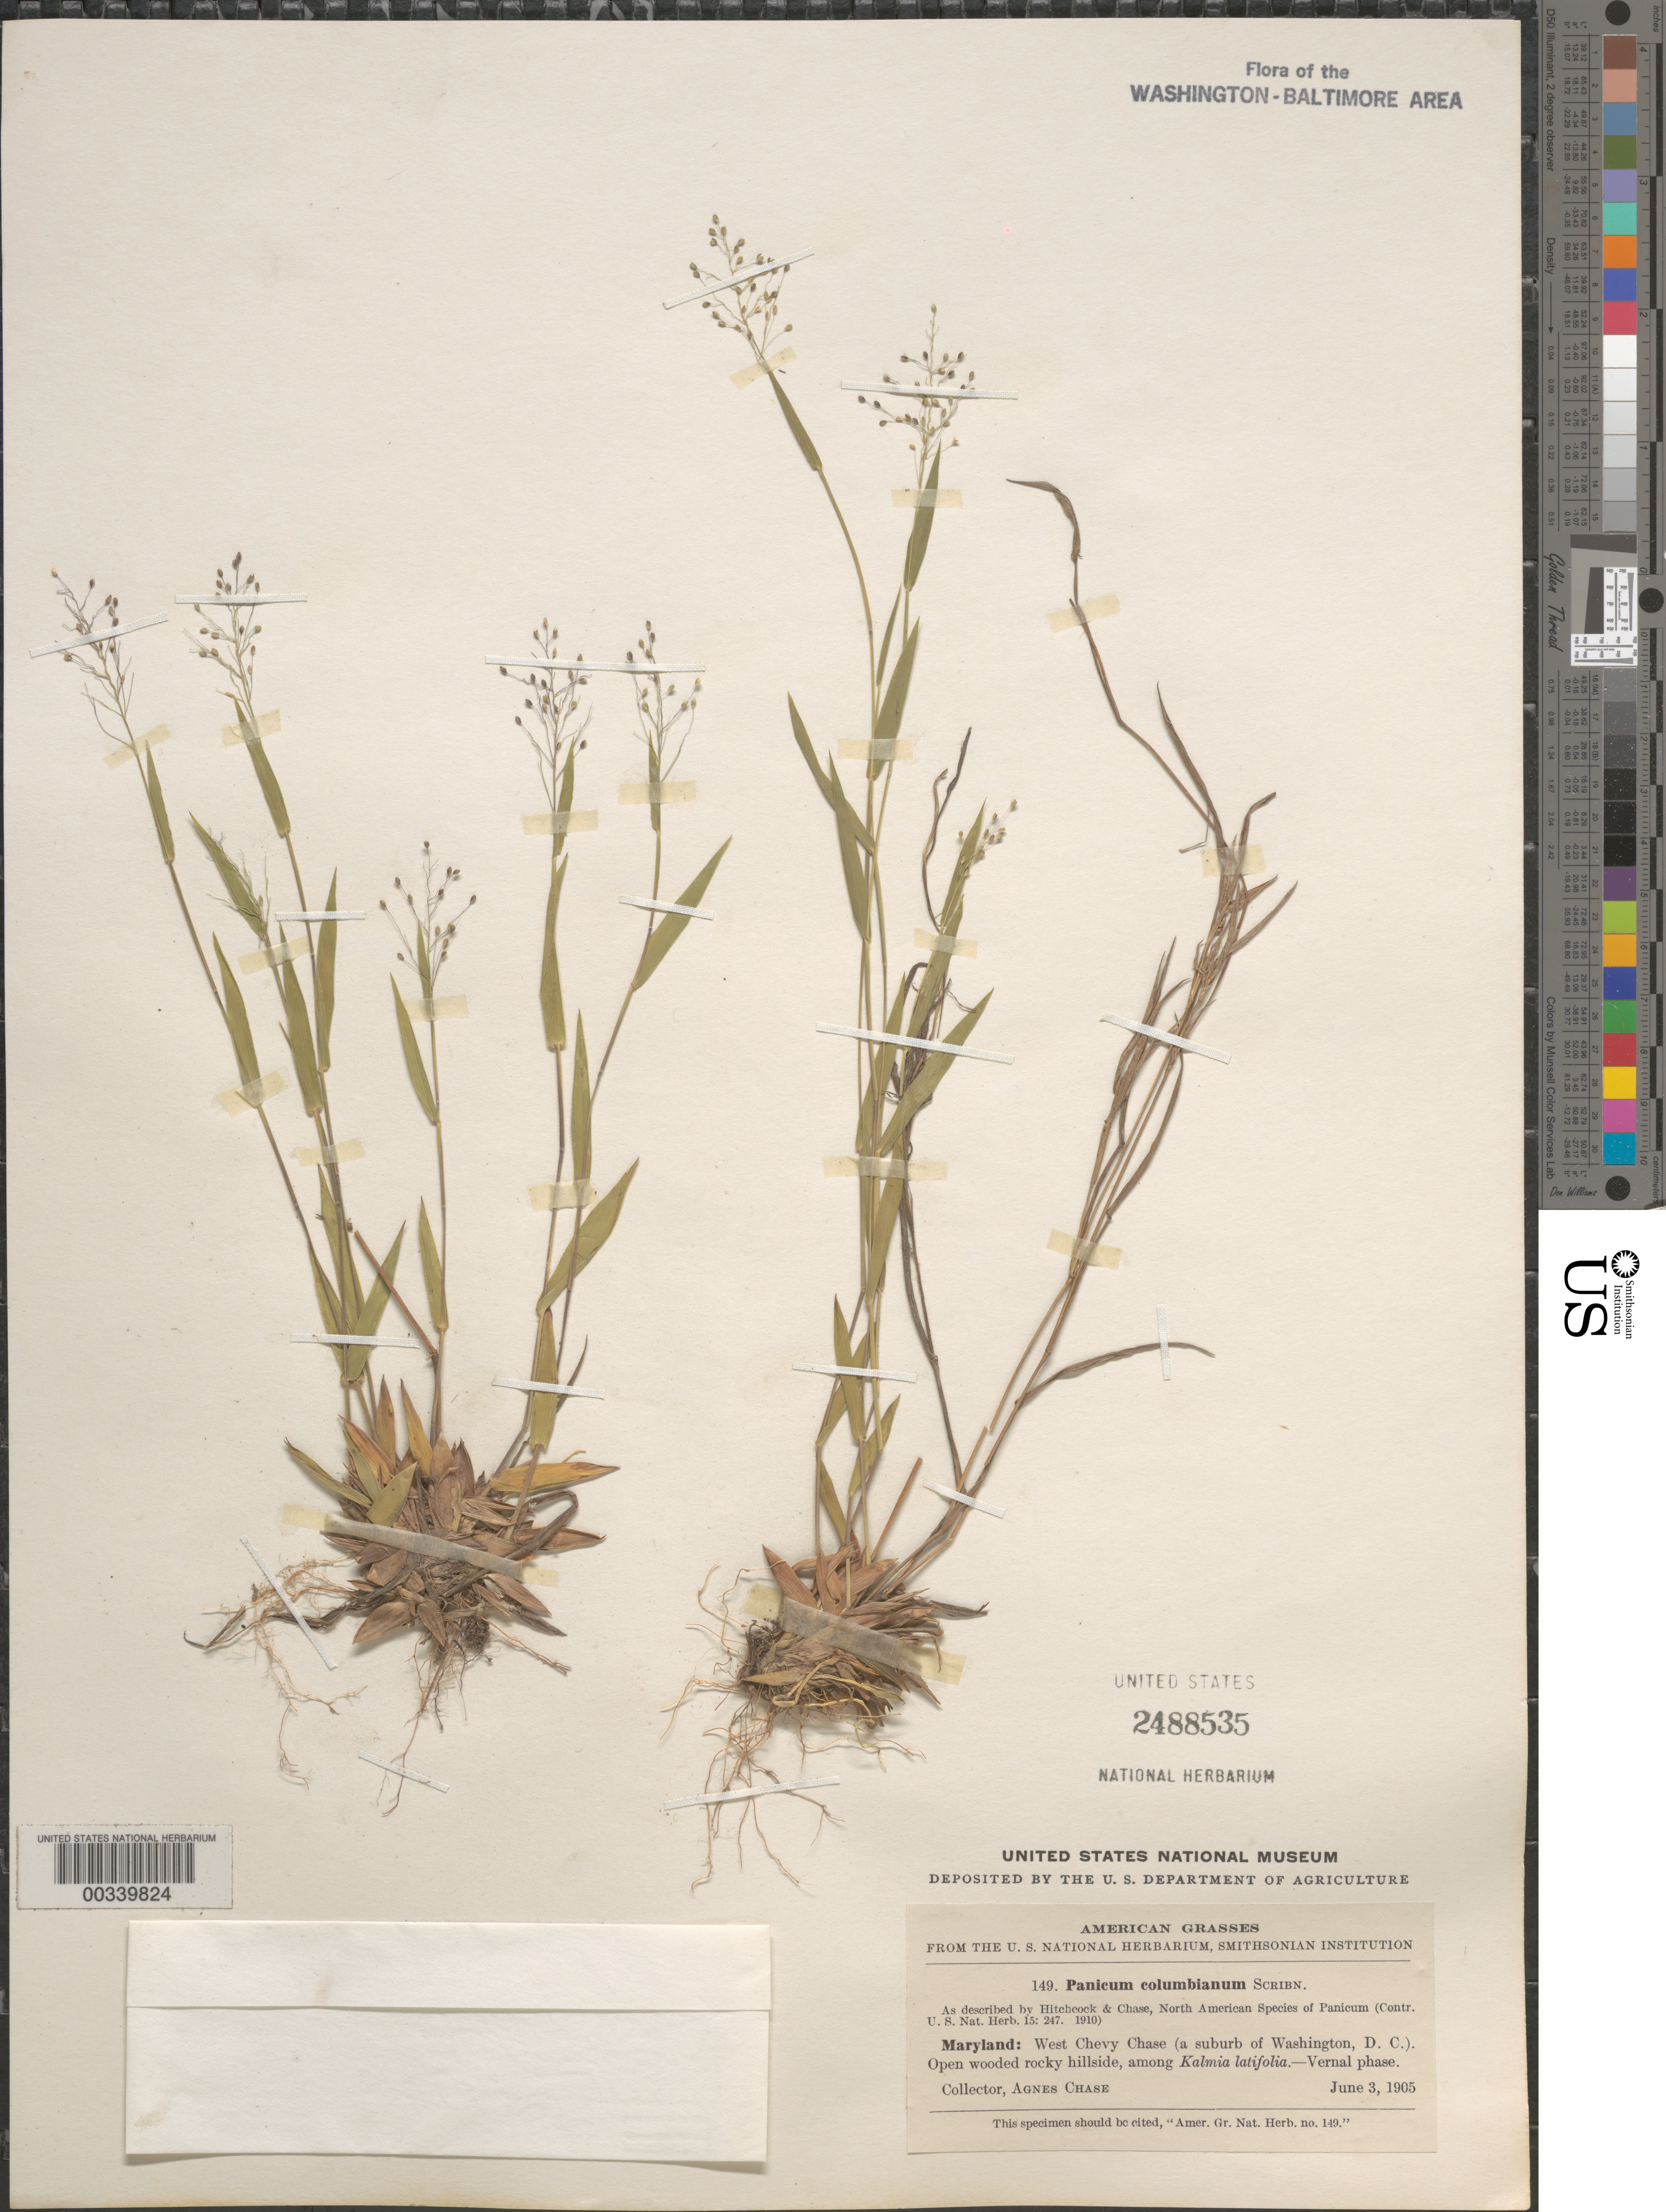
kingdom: Plantae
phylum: Tracheophyta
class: Liliopsida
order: Poales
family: Poaceae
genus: Dichanthelium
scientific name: Dichanthelium sabulorum var. thinium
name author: (Hitchc. & Chase) Gould & C.A. Clark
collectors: A. Chase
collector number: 149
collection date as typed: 03 Jun 1905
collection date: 1905-06-03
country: United States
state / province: Maryland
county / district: Montgomery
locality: West Chevy Chase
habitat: Open, wooded rocky hillside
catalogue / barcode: US 2488535